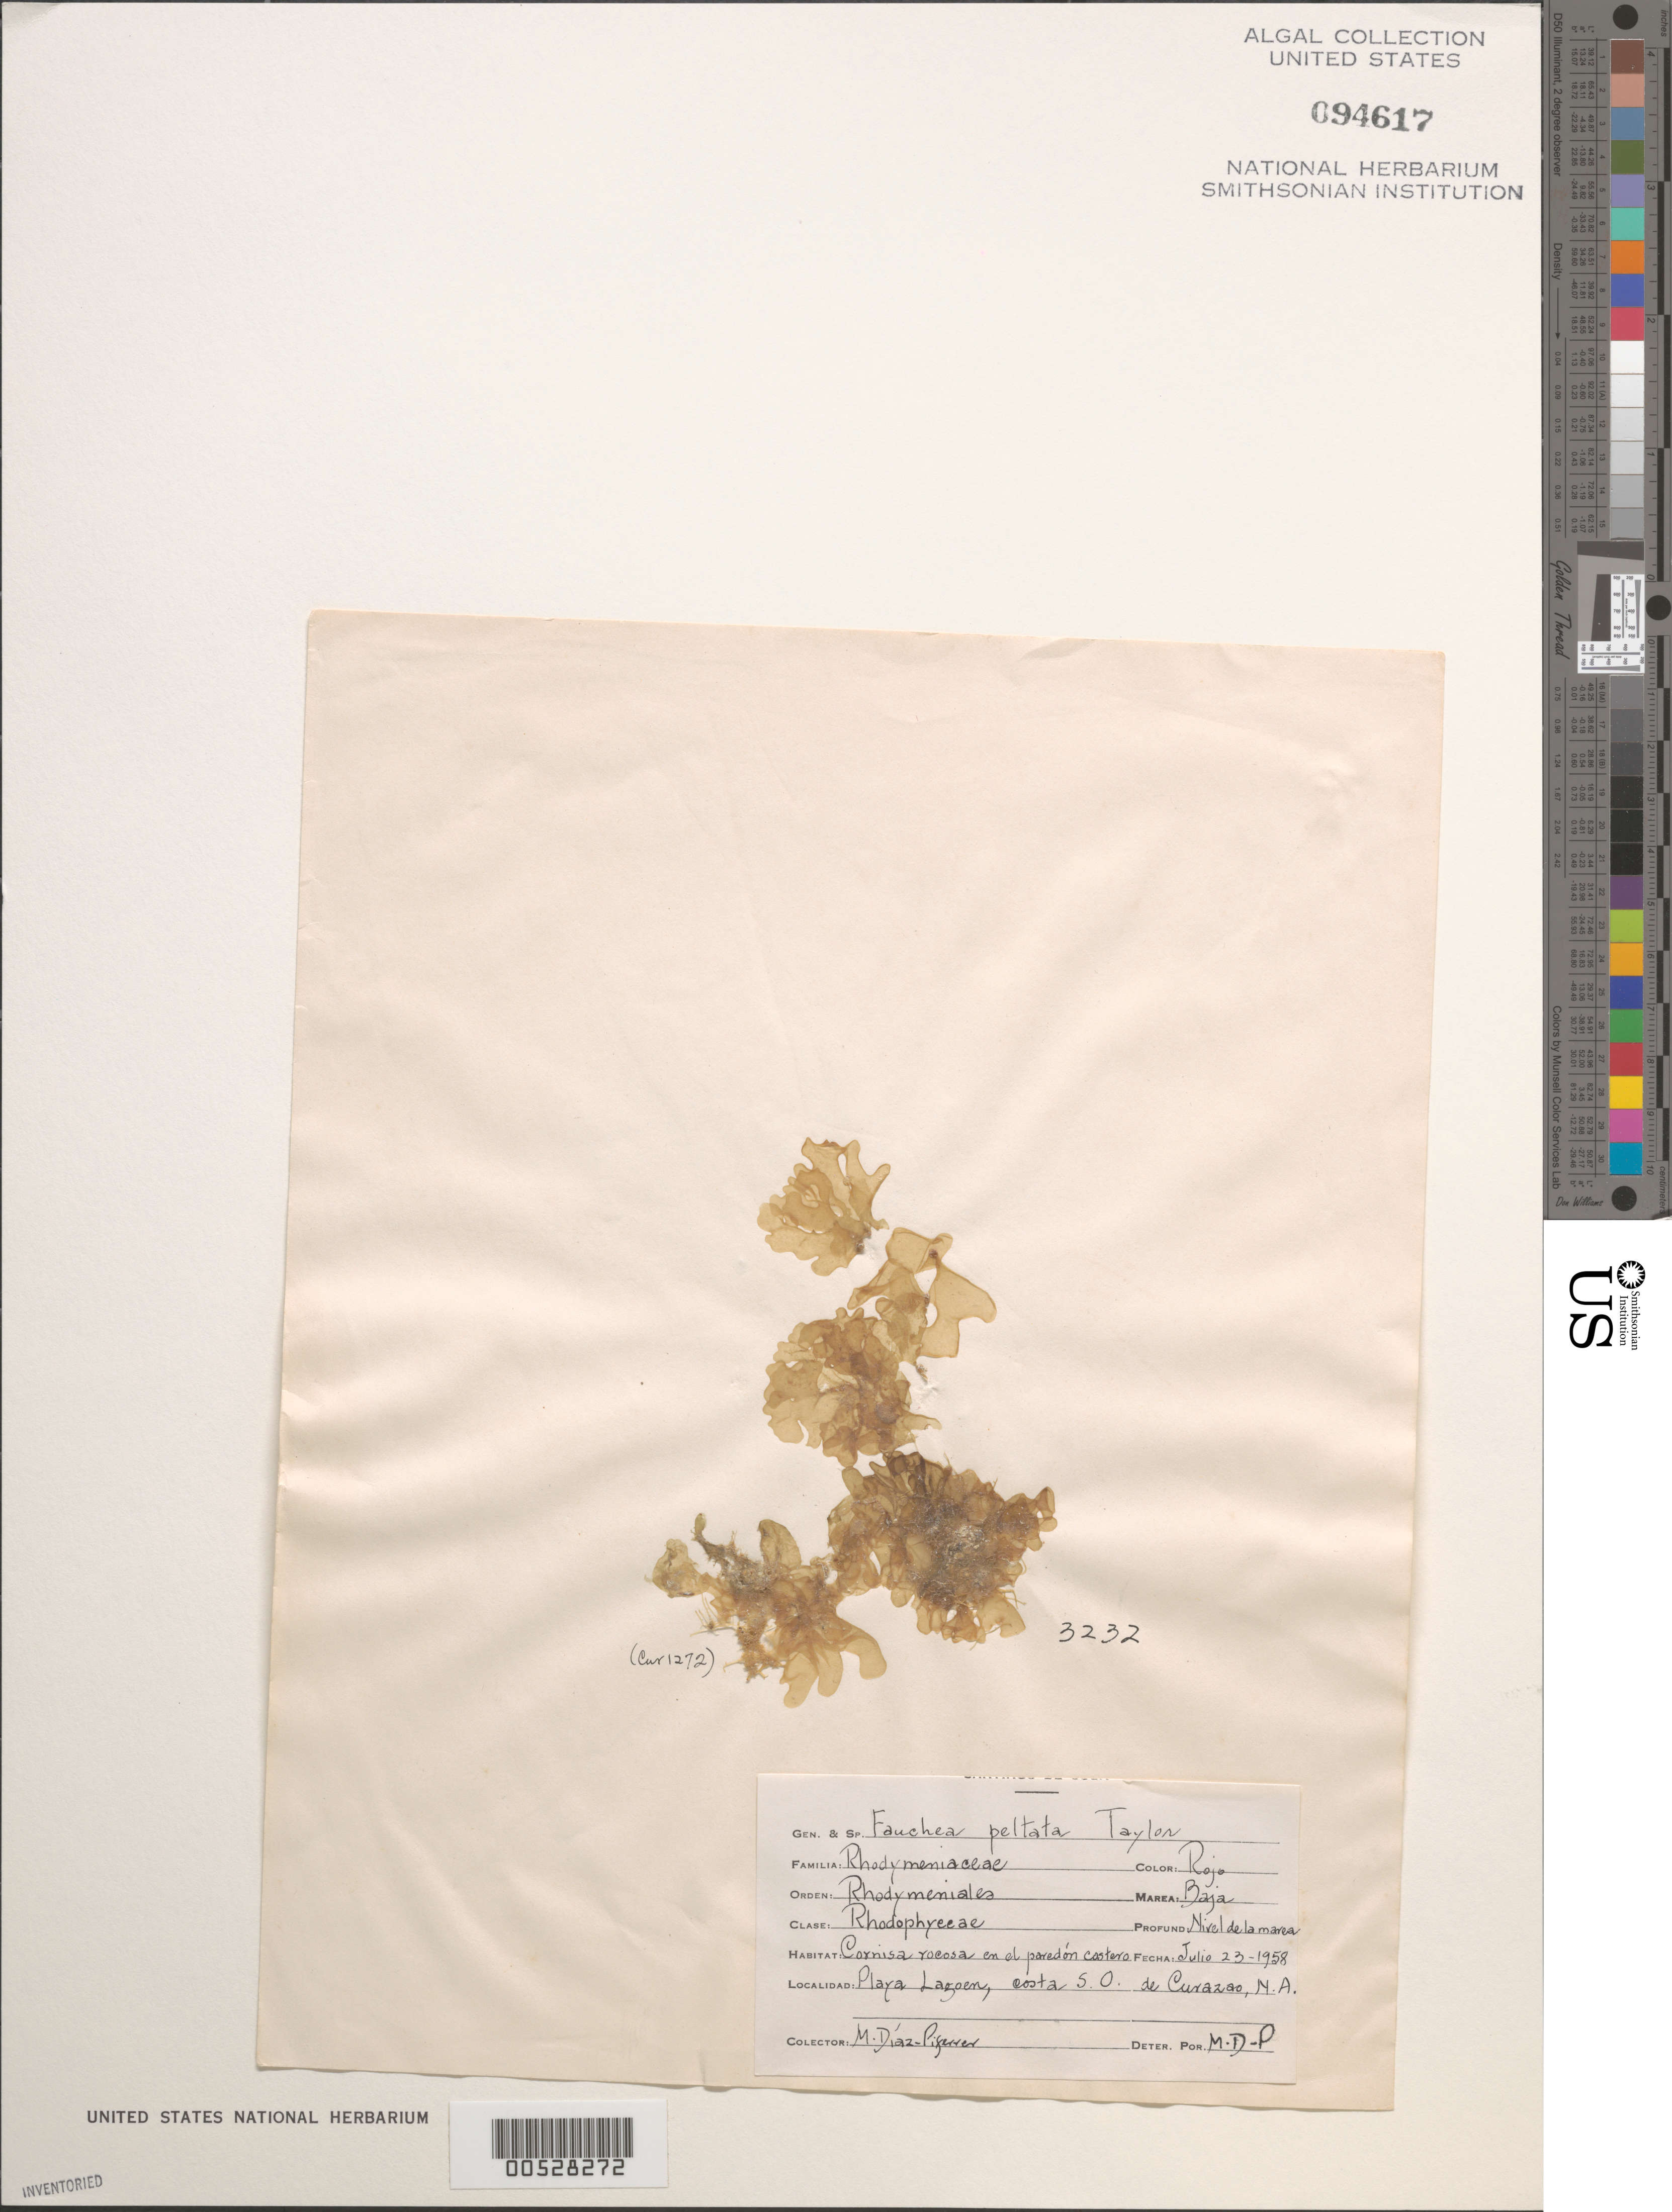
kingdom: Plantae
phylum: Rhodophyta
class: Florideophyceae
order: Rhodymeniales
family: Hymenocladiaceae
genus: Asteromenia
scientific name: Asteromenia peltata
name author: (W.R. Taylor) Huisman & A.J.K. Millar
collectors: M. Diaz-Piferrer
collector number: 3232 & CUR. 1272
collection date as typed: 23 Jul 1958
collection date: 1958-07-23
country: Curaçao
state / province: ABC Islands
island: Curaçao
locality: Playa Lagoen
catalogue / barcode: US 94617